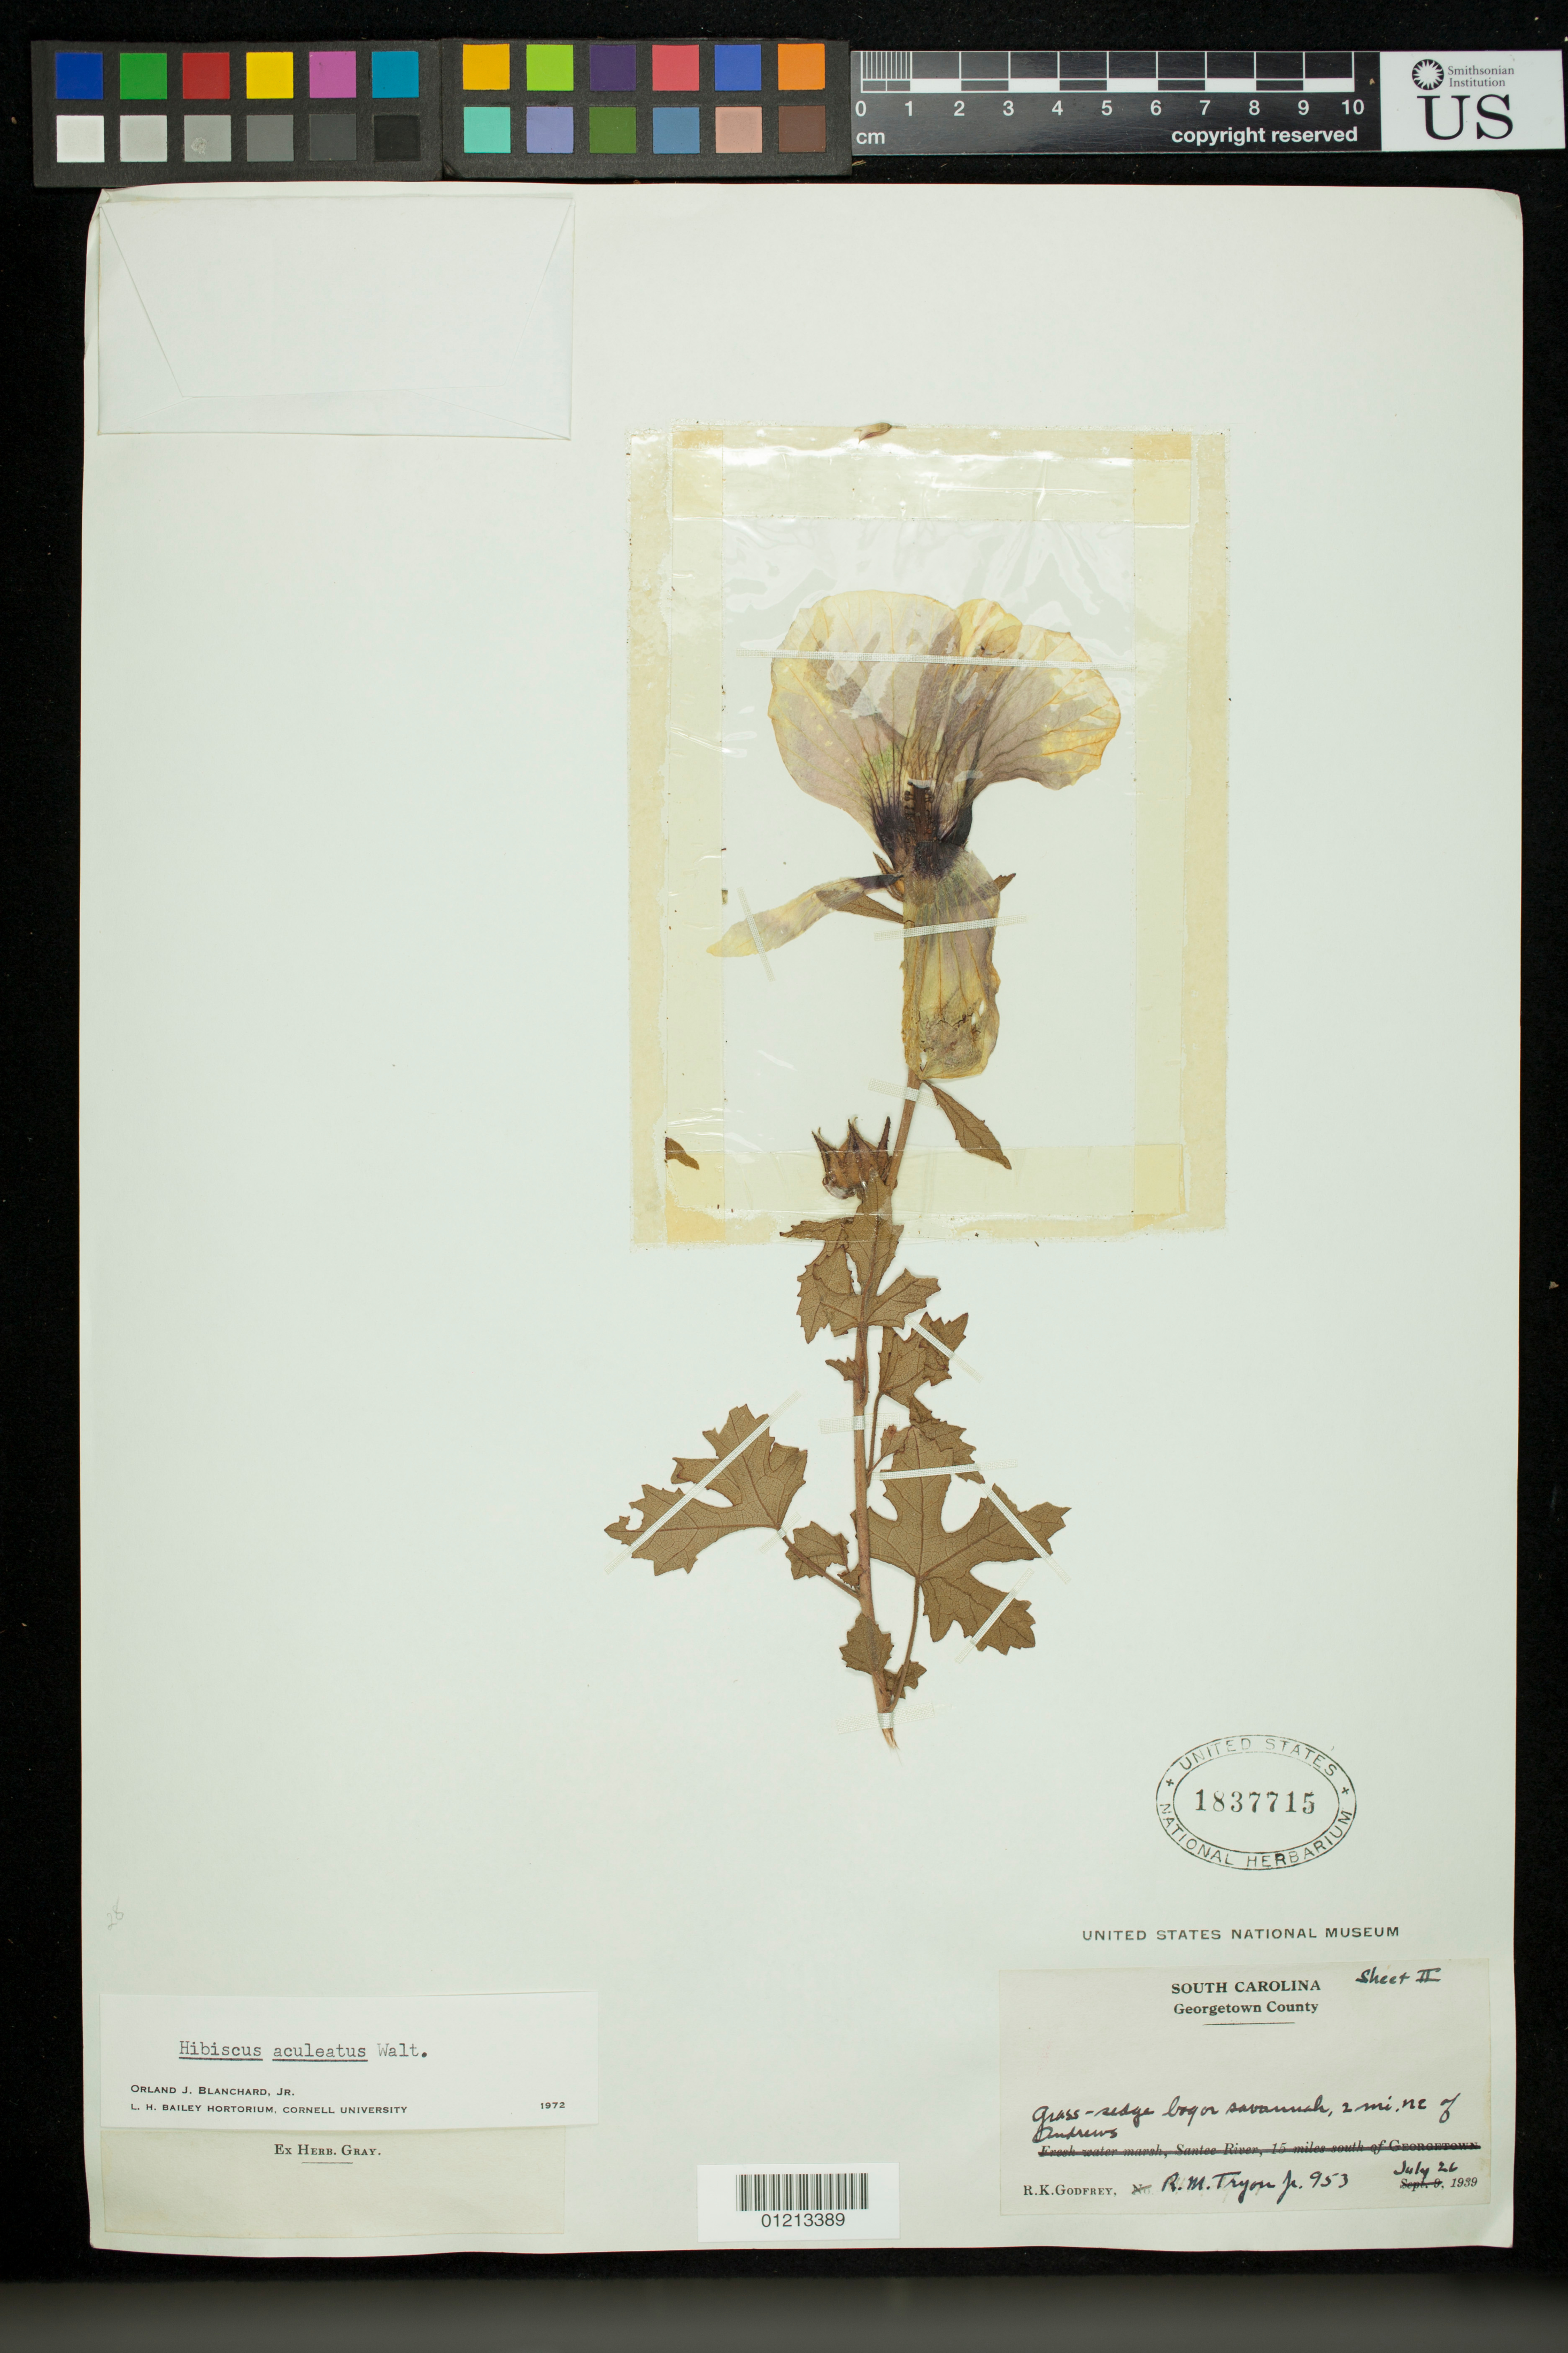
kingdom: Plantae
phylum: Tracheophyta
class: Magnoliopsida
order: Malvales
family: Malvaceae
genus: Sabdariffa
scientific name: Sabdariffa aculeata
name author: (Walter) M.M. Hanes & R.L. Barrett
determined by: Dorr, Laurence J., Curator (BOT), Smithsonian Institution - National Museum of Natural History (UNITED STATES)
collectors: R. K. Godfrey & R. M. Tryon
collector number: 953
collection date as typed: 26 Jul 1939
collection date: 1939-07-26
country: United States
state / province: South Carolina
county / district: Georgetown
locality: Georgetown County: grass-sedge bog on savannah, 2 miles NE of Andrews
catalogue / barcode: US 1837715